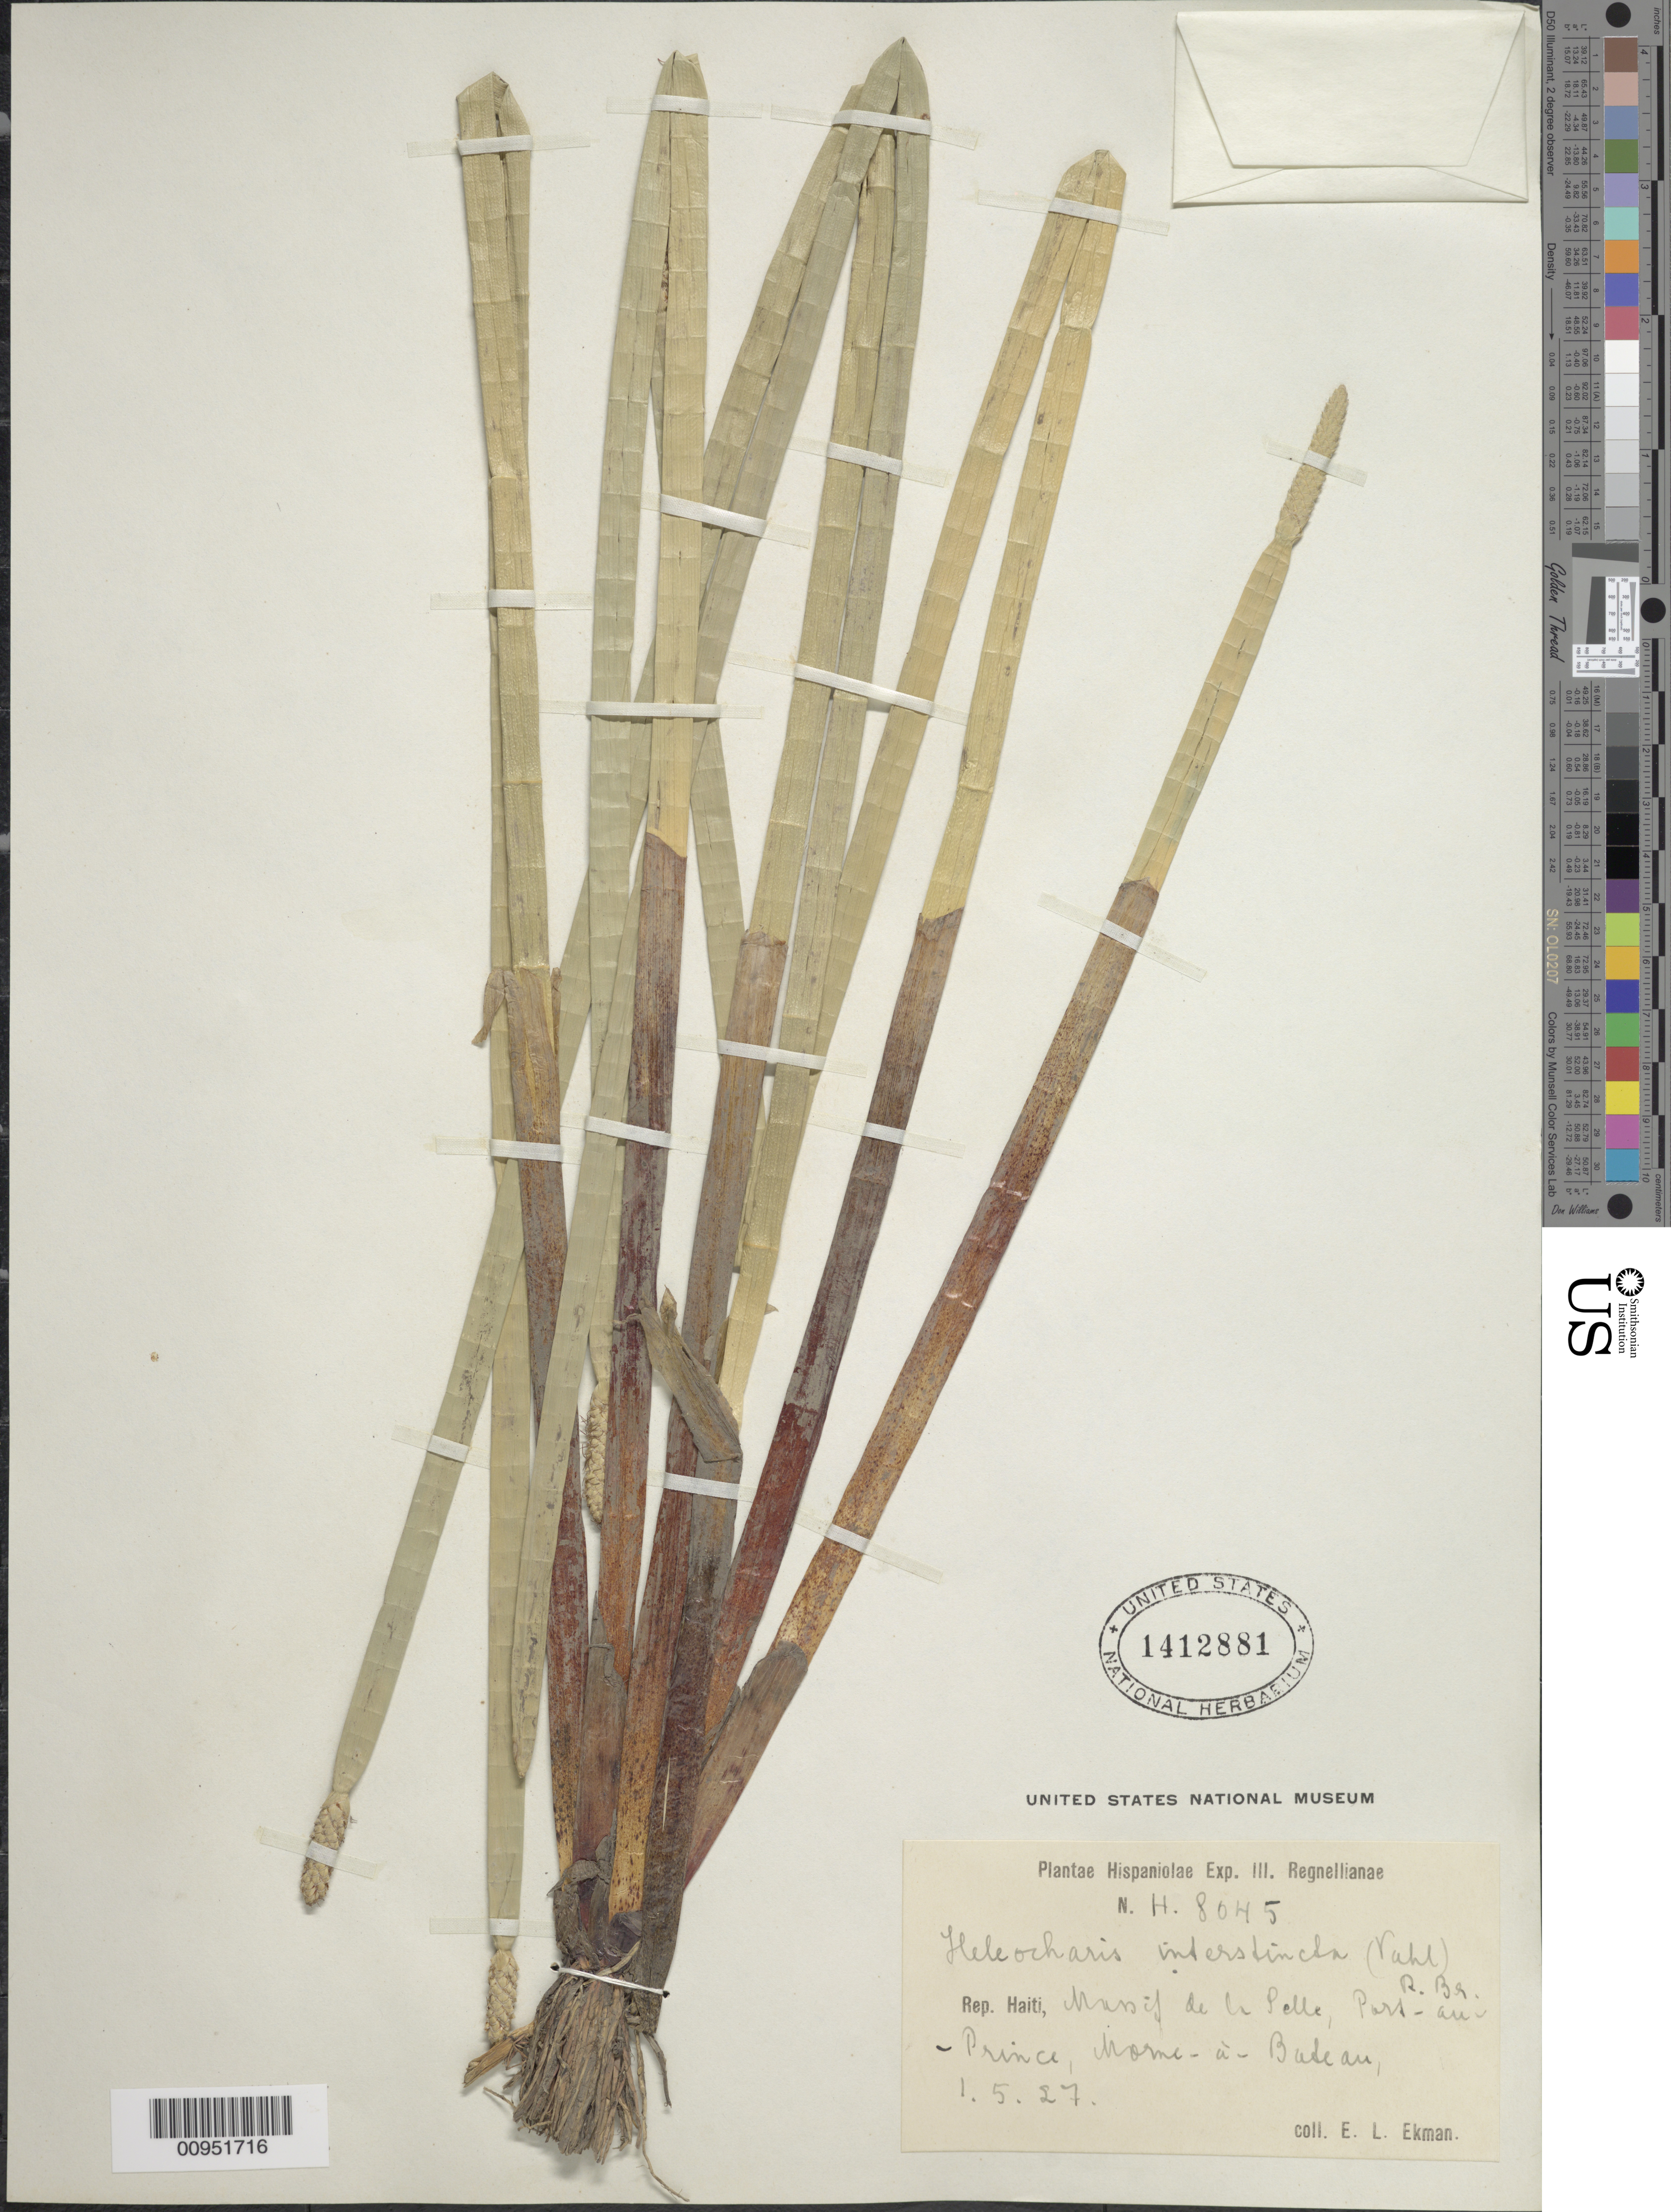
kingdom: Plantae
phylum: Tracheophyta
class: Liliopsida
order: Poales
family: Cyperaceae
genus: Eleocharis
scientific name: Eleocharis interstincta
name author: (Vahl) Roem. & Schult.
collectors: E. L. Ekman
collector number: H 8045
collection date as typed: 01 May 1927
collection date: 1927-05-01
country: Haiti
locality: Massif de la Selle, Port au Prince, Morne à Bateau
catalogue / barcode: US 1412881